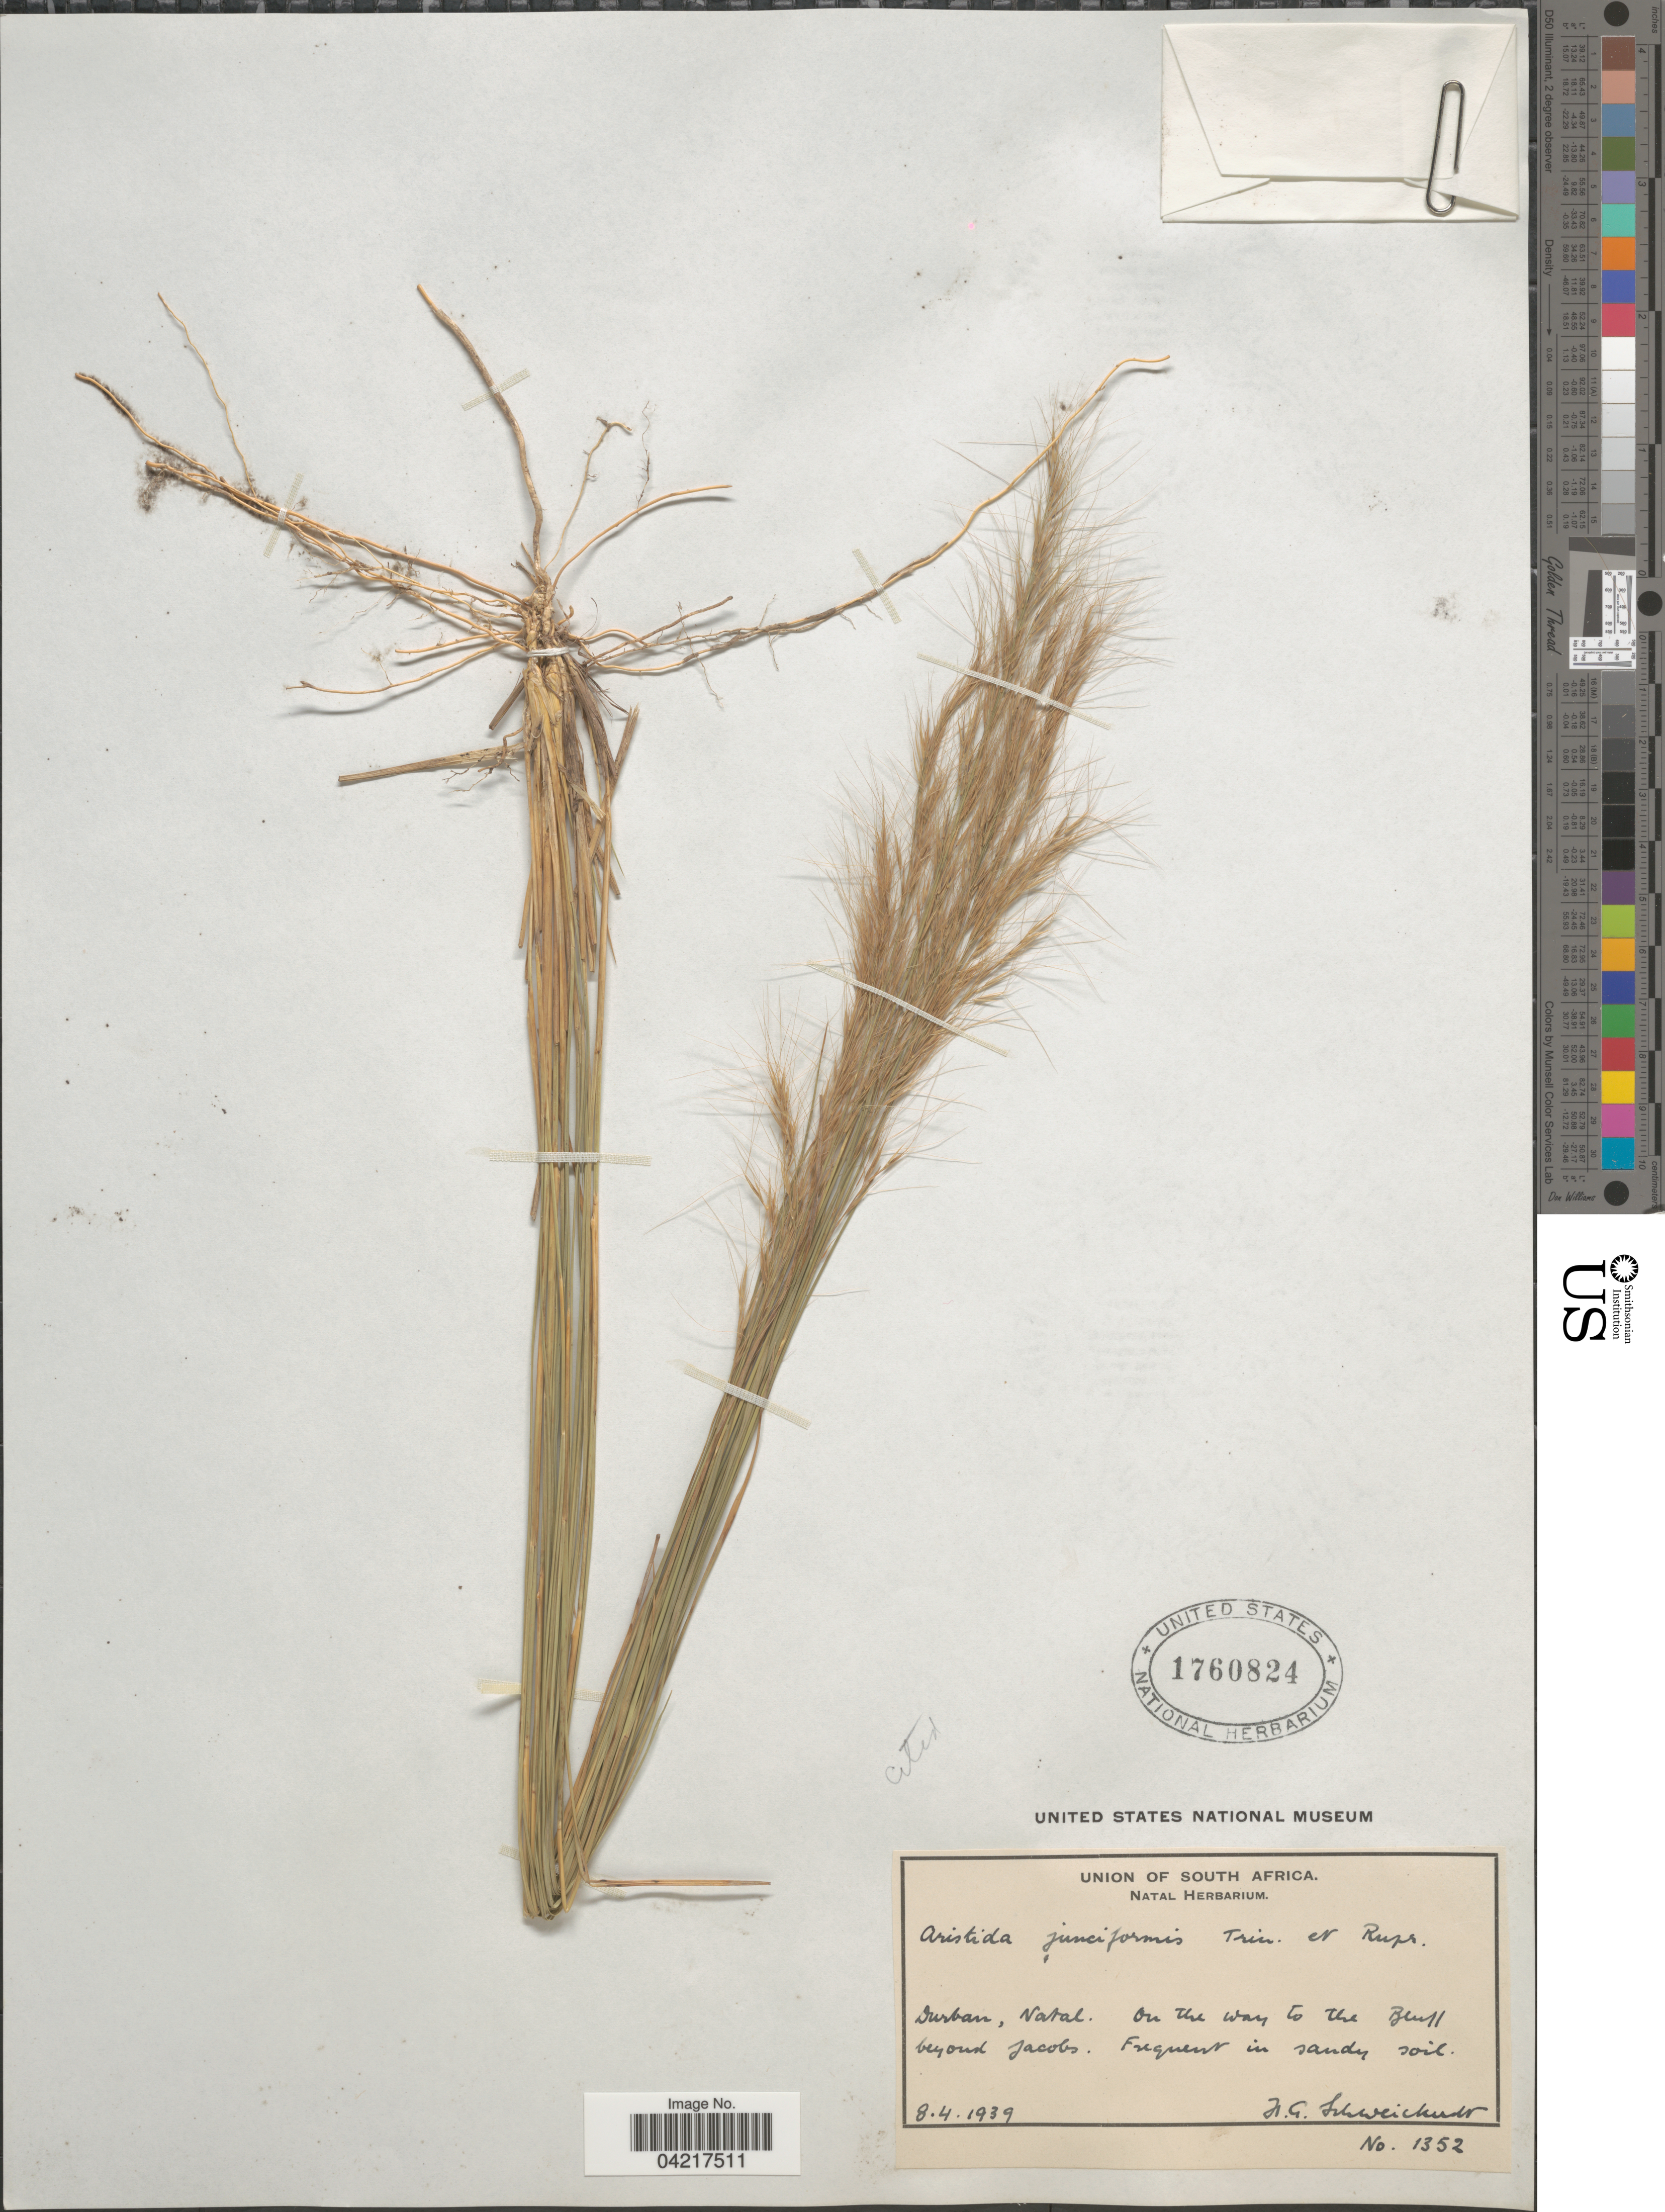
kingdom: Plantae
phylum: Tracheophyta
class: Liliopsida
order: Poales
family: Poaceae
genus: Aristida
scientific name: Aristida junciformis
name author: Trin. & Rupr.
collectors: H. Schweickerdt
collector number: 1352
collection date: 1939-04-08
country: South Africa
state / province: KwaZulu-Natal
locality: Union of South Africa. Durban, Natal. On the way to the Bluff just beyond Jacobs.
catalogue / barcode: US 1760824